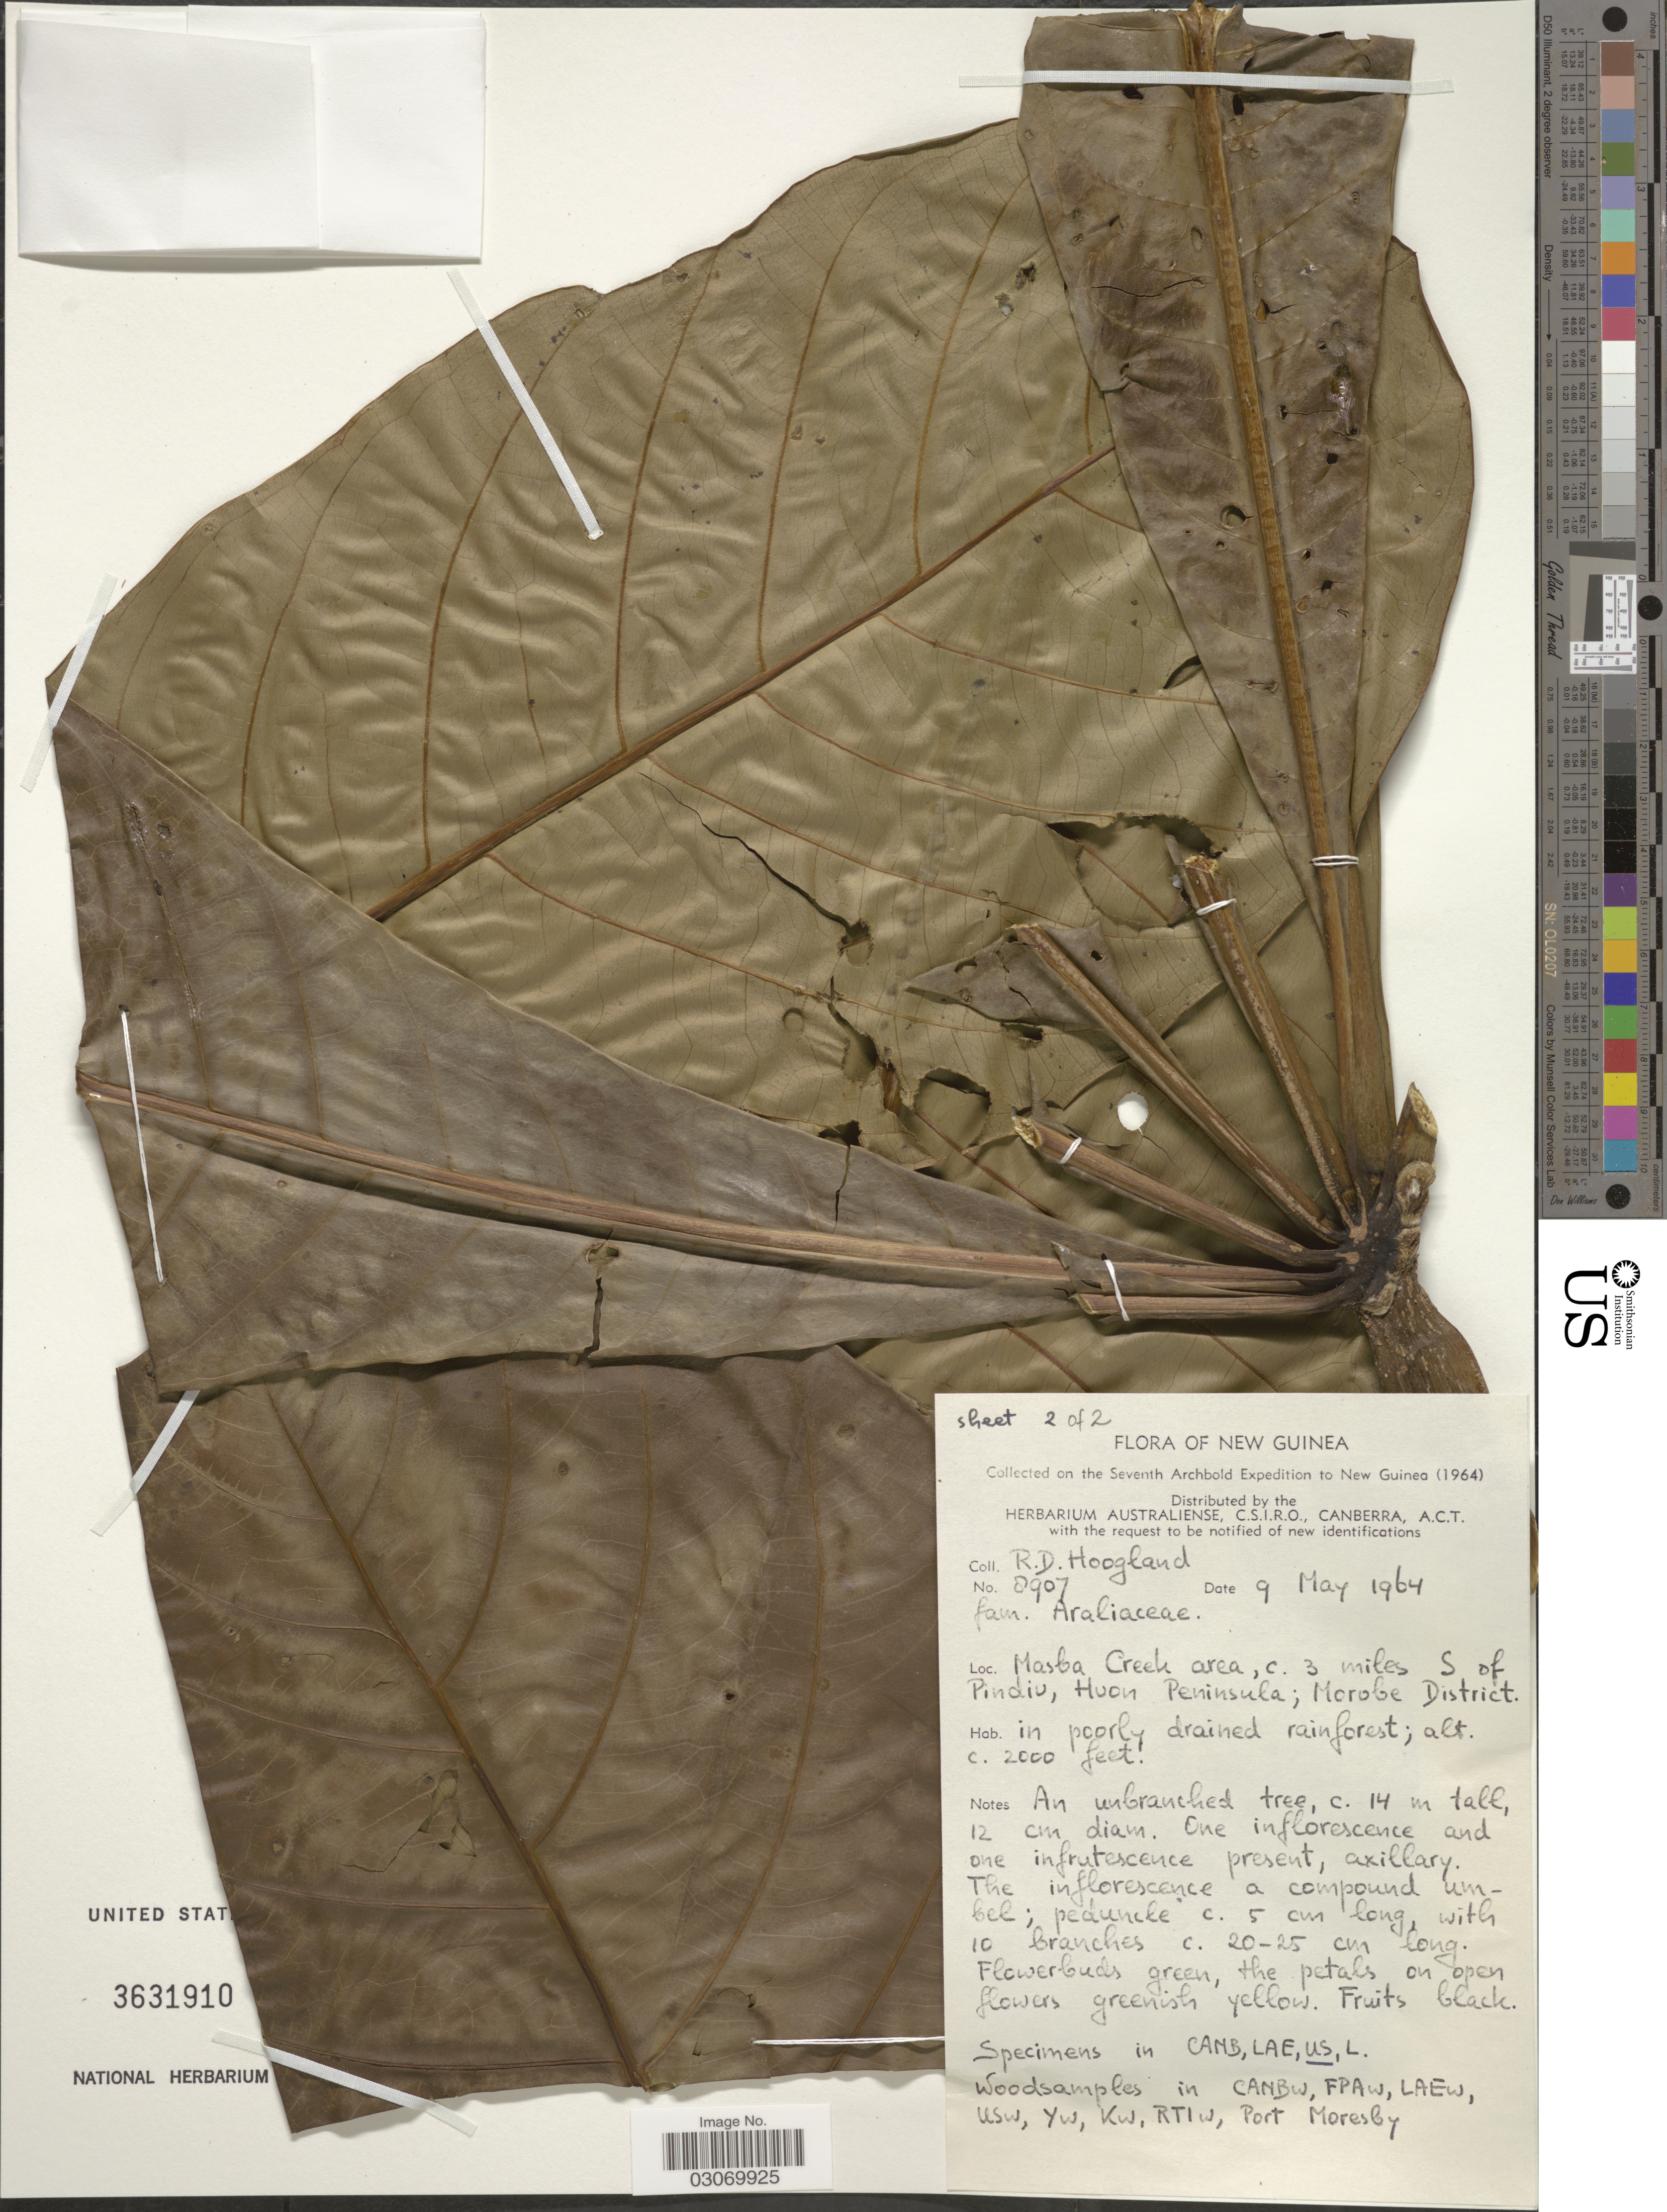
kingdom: Plantae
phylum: Tracheophyta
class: Magnoliopsida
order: Apiales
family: Araliaceae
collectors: R. D. Hoogland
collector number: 8907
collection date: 1964-05-09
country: Papua New Guinea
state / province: Morobe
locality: New Guinea, Masba Creek area, c. 3 miles S of Pindiu, Huon Peninsula; Morobe District.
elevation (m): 610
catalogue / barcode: US 3631910